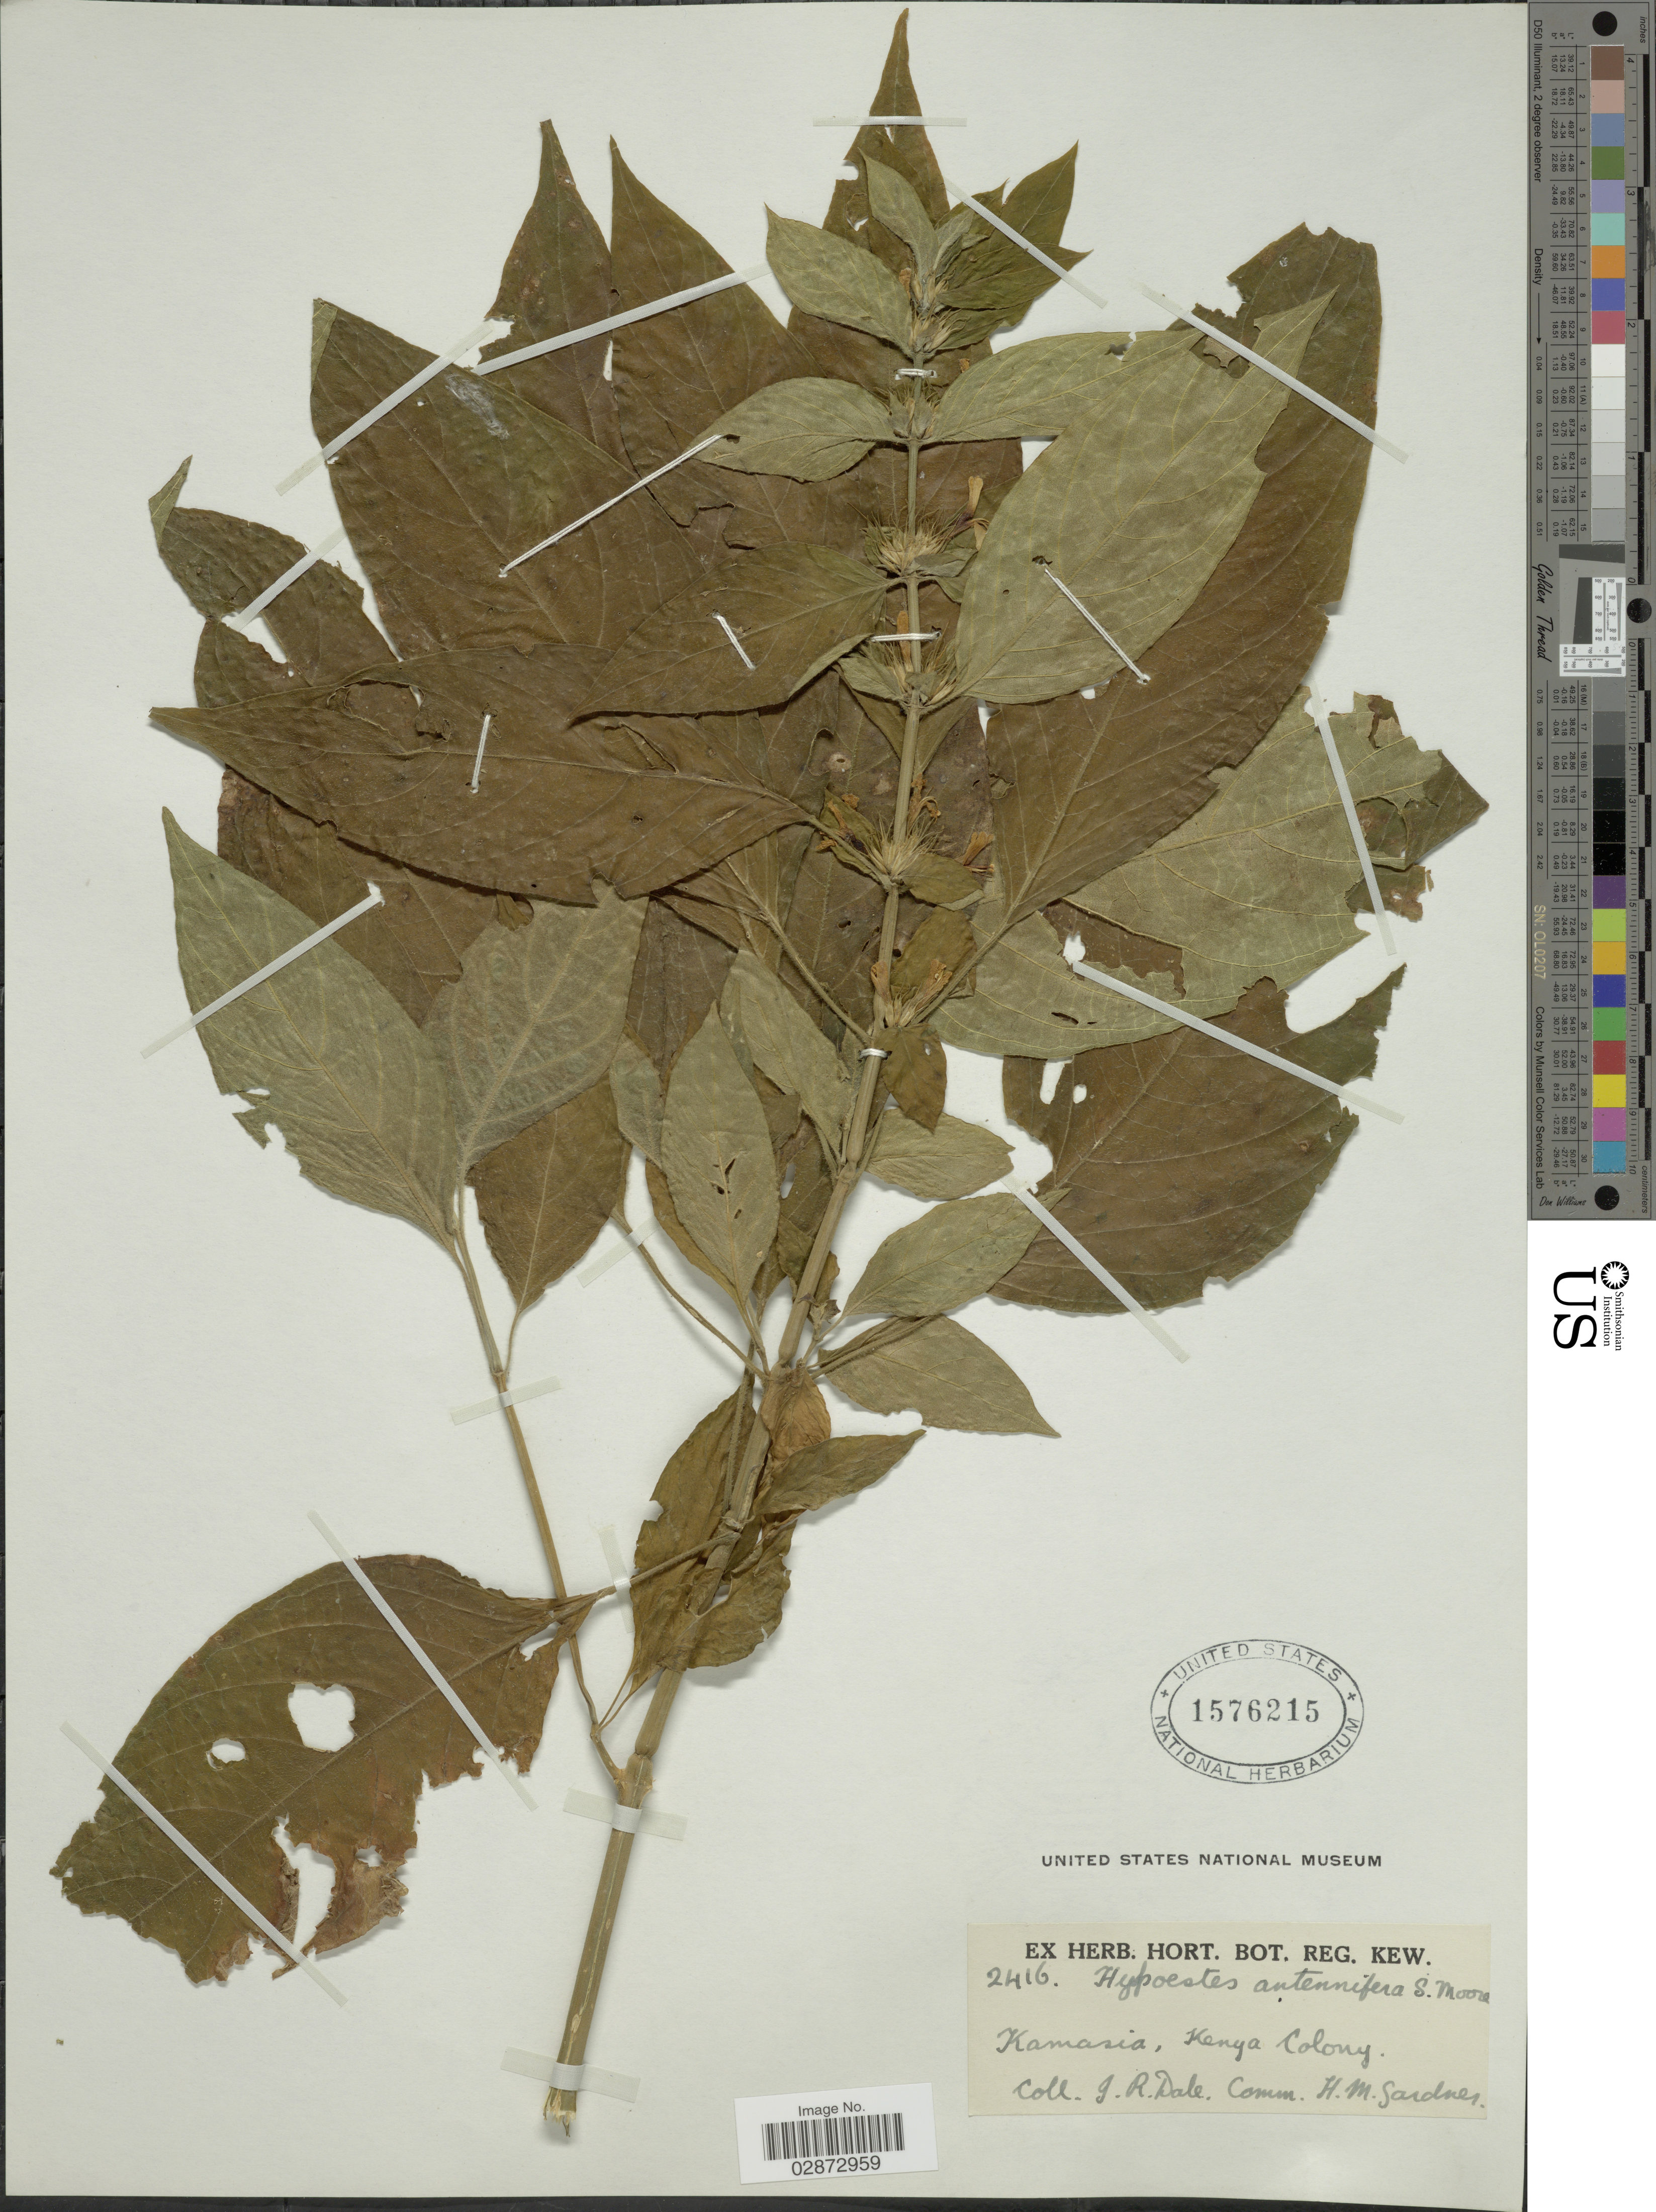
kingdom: Plantae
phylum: Tracheophyta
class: Magnoliopsida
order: Lamiales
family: Acanthaceae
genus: Hypoestes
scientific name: Hypoestes antennifera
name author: S. Moore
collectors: J. Dale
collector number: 2416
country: Kenya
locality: Kamaria, Kenya Colony.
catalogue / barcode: US 1576215